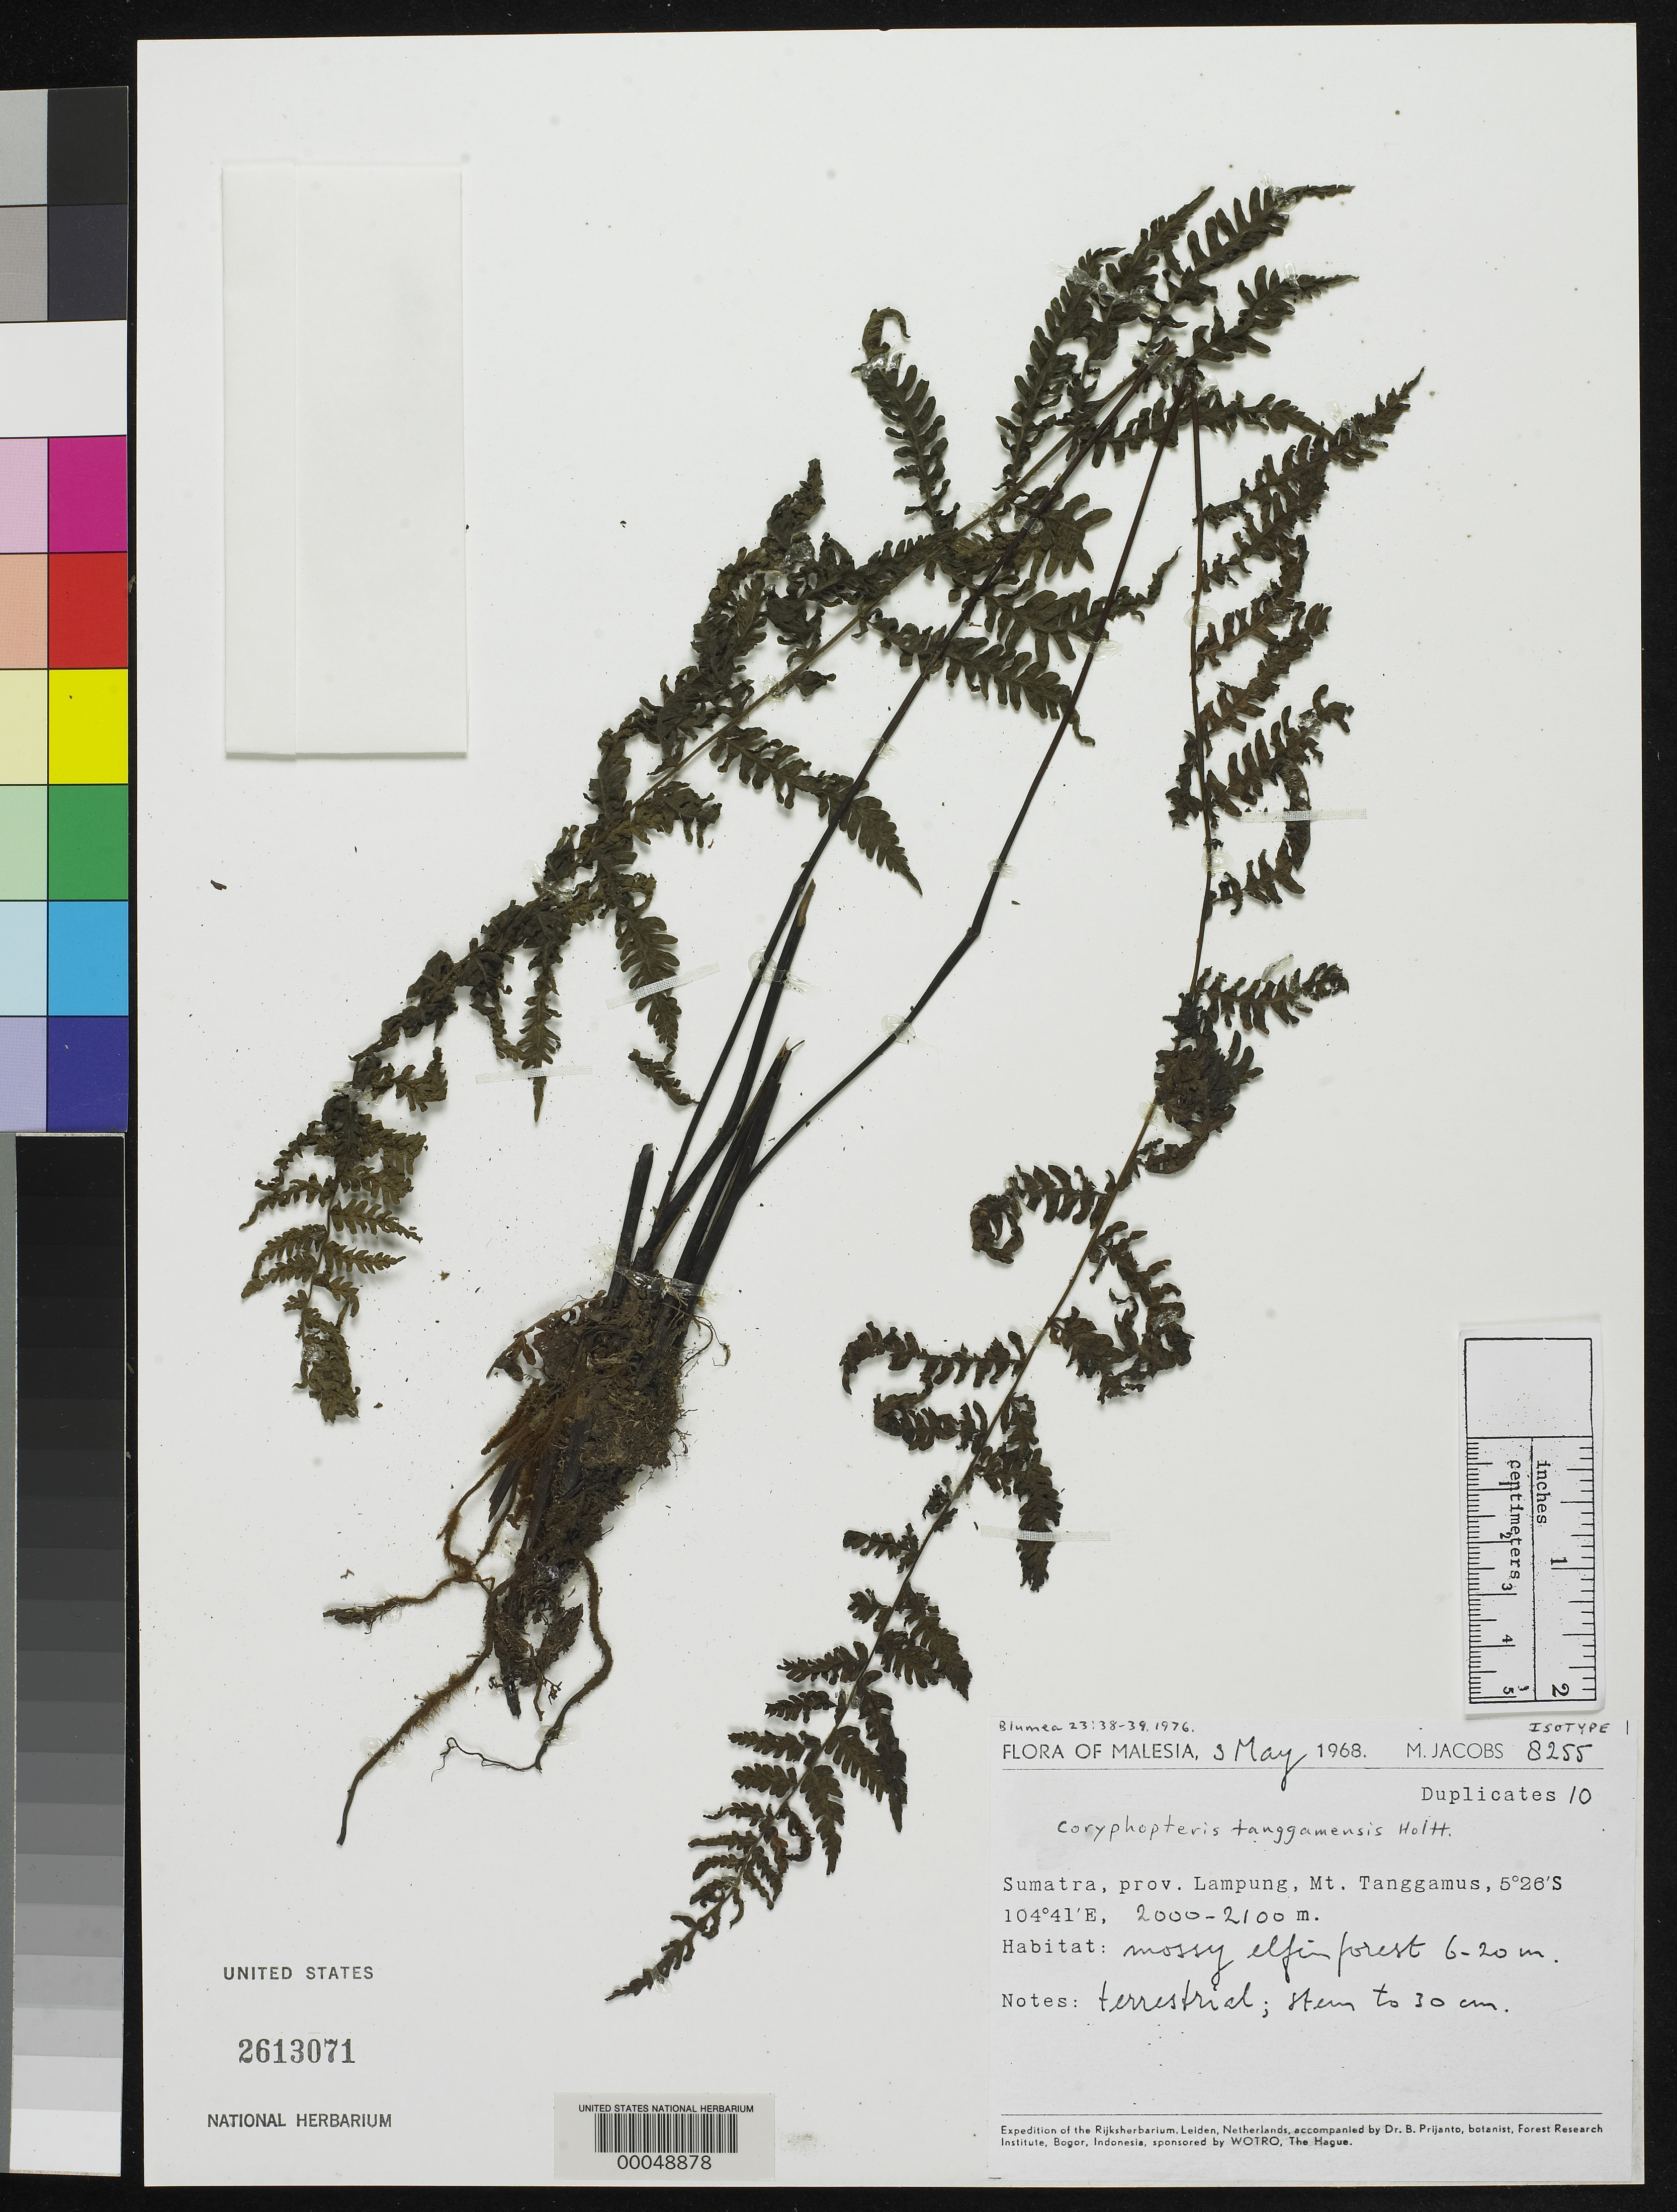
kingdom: Plantae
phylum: Tracheophyta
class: Polypodiopsida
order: Polypodiales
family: Thelypteridaceae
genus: Coryphopteris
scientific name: Coryphopteris tanggamensis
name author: Holttum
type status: Isotype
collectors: M. R. Jacobs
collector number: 8255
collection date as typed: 03 May 1968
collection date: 1968-05-03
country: Indonesia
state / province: Sumatra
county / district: Lampung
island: Sumatra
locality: Mt. Tanggamus.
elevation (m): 2000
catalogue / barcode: US 2613071